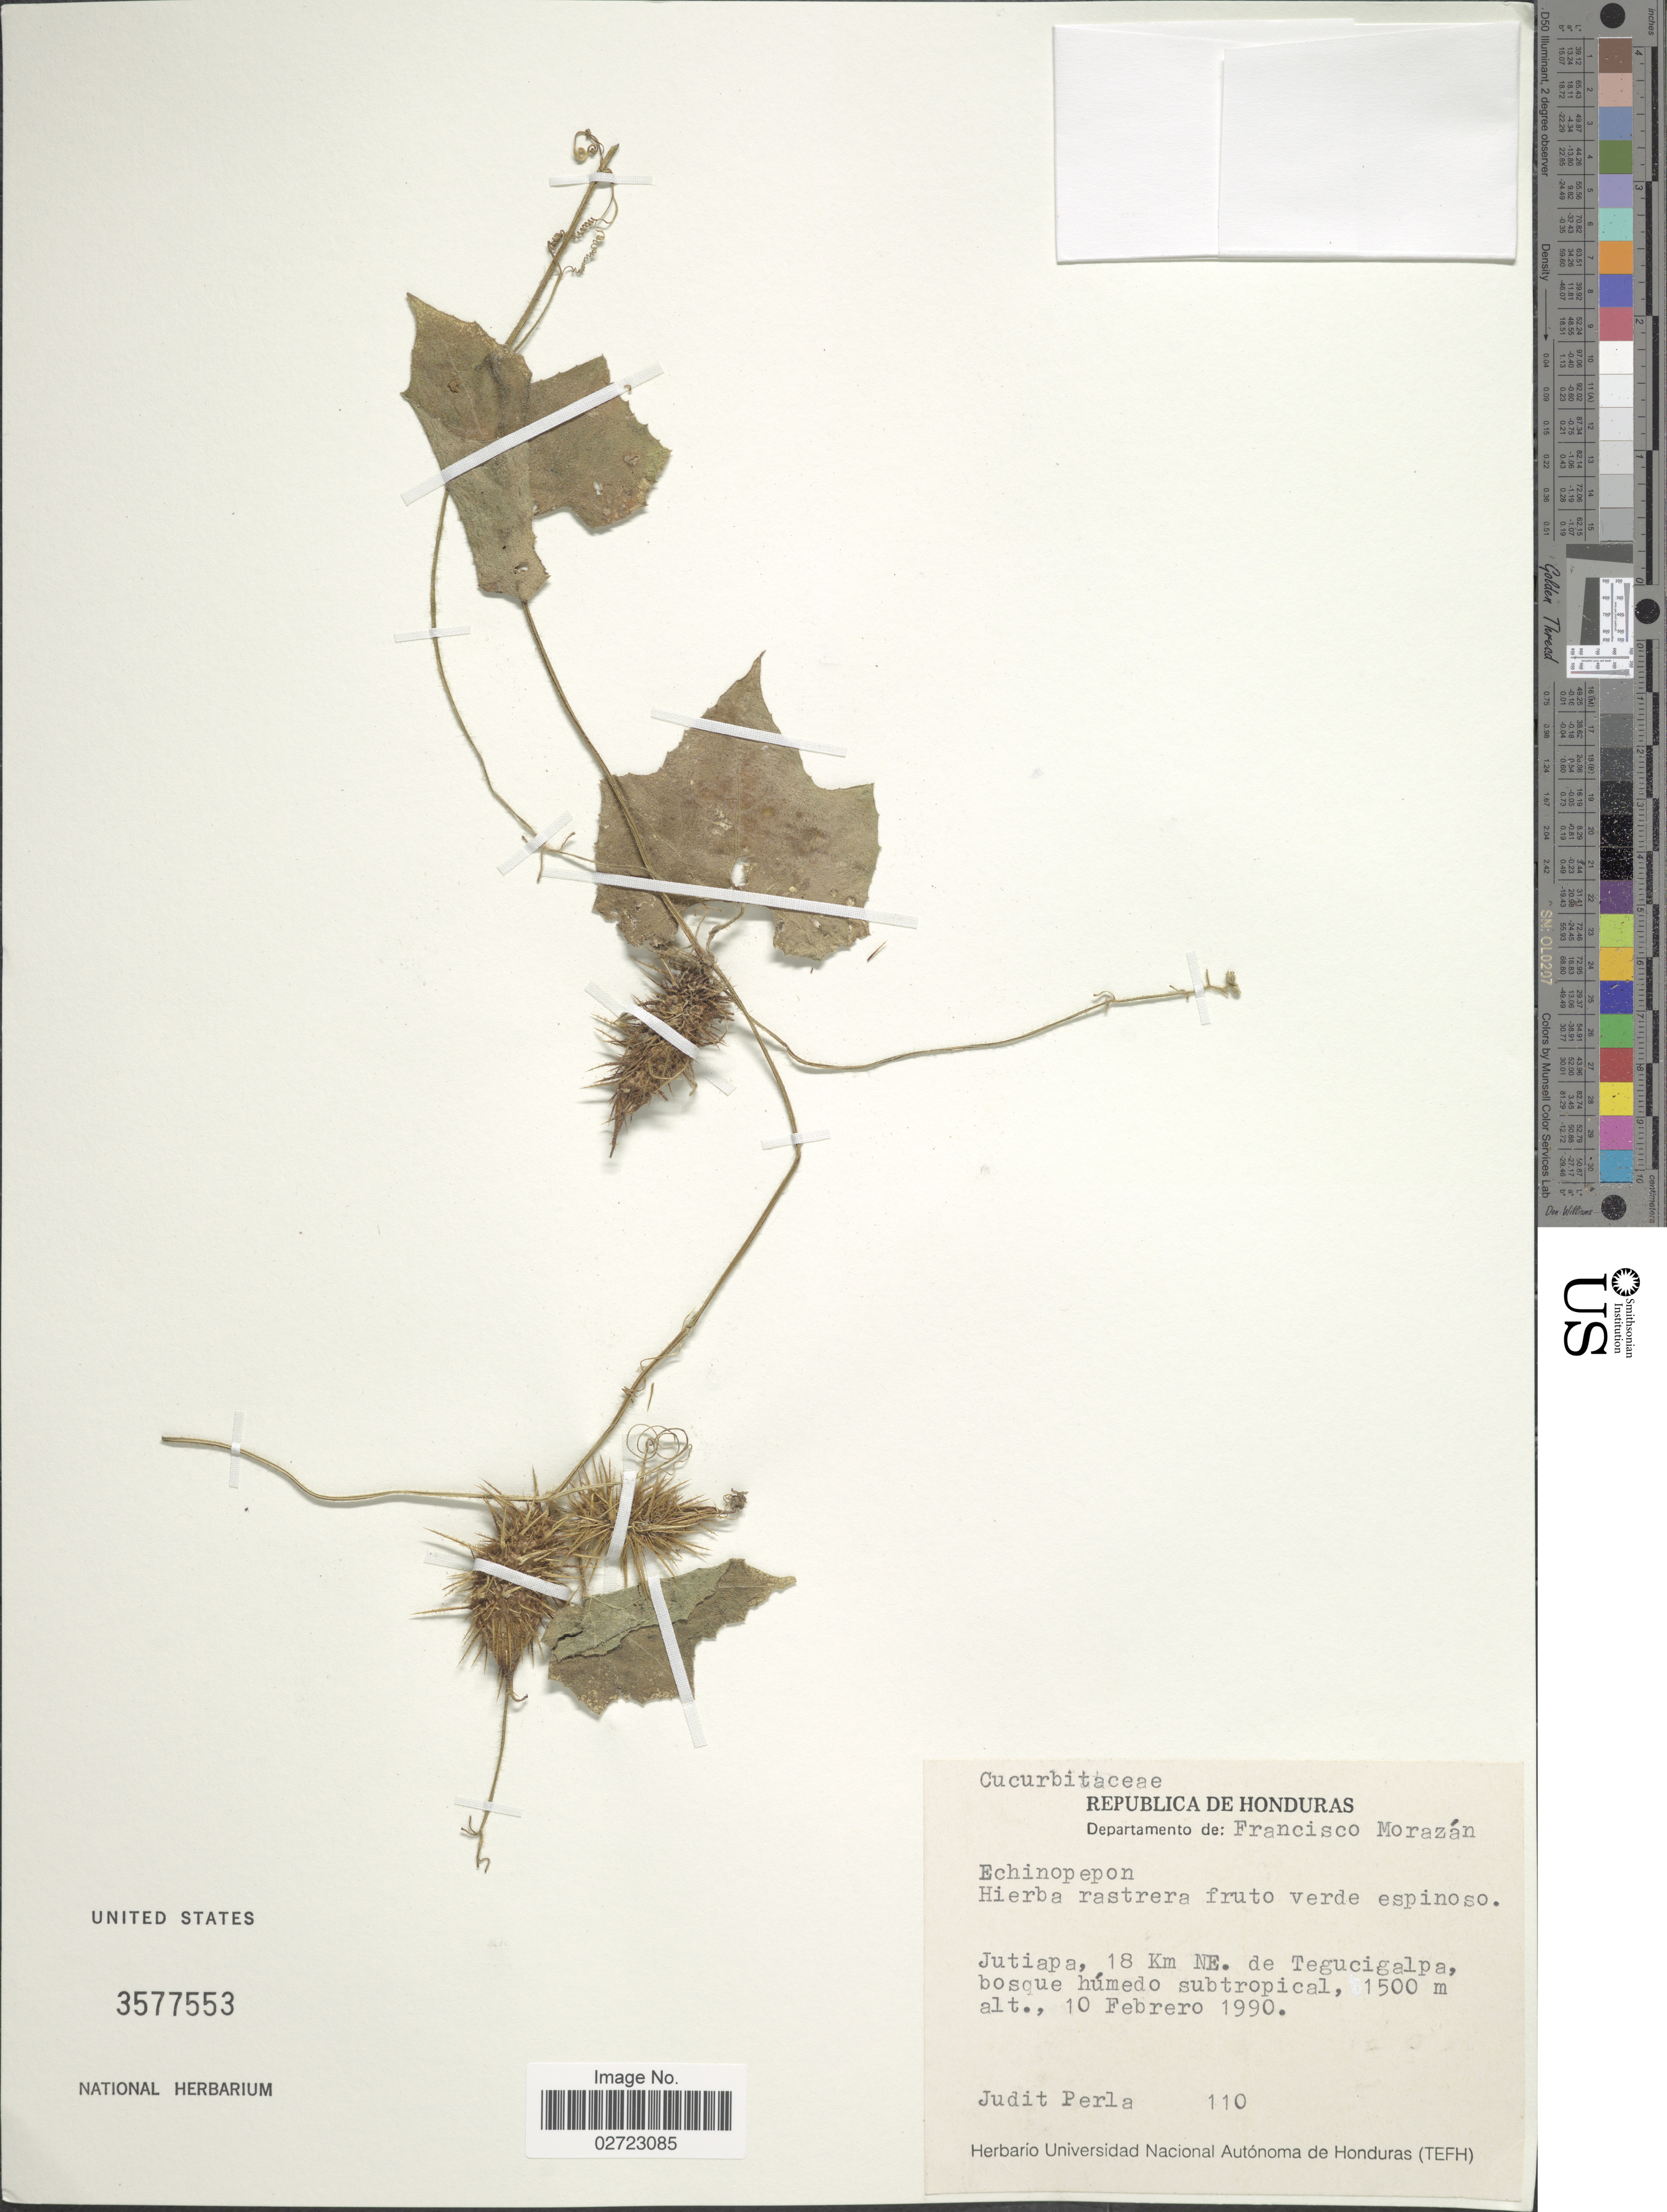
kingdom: Plantae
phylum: Tracheophyta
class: Magnoliopsida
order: Cucurbitales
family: Cucurbitaceae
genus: Echinopepon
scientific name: Echinopepon sp.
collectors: J. Perla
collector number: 110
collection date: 1990-02-10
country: Honduras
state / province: Fco. Morazán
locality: Francisco Morazan, Jutiapa, 18 Km NE. de Tegucigalpa, bosque humedo subtropical.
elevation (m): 1500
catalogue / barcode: US 3577553